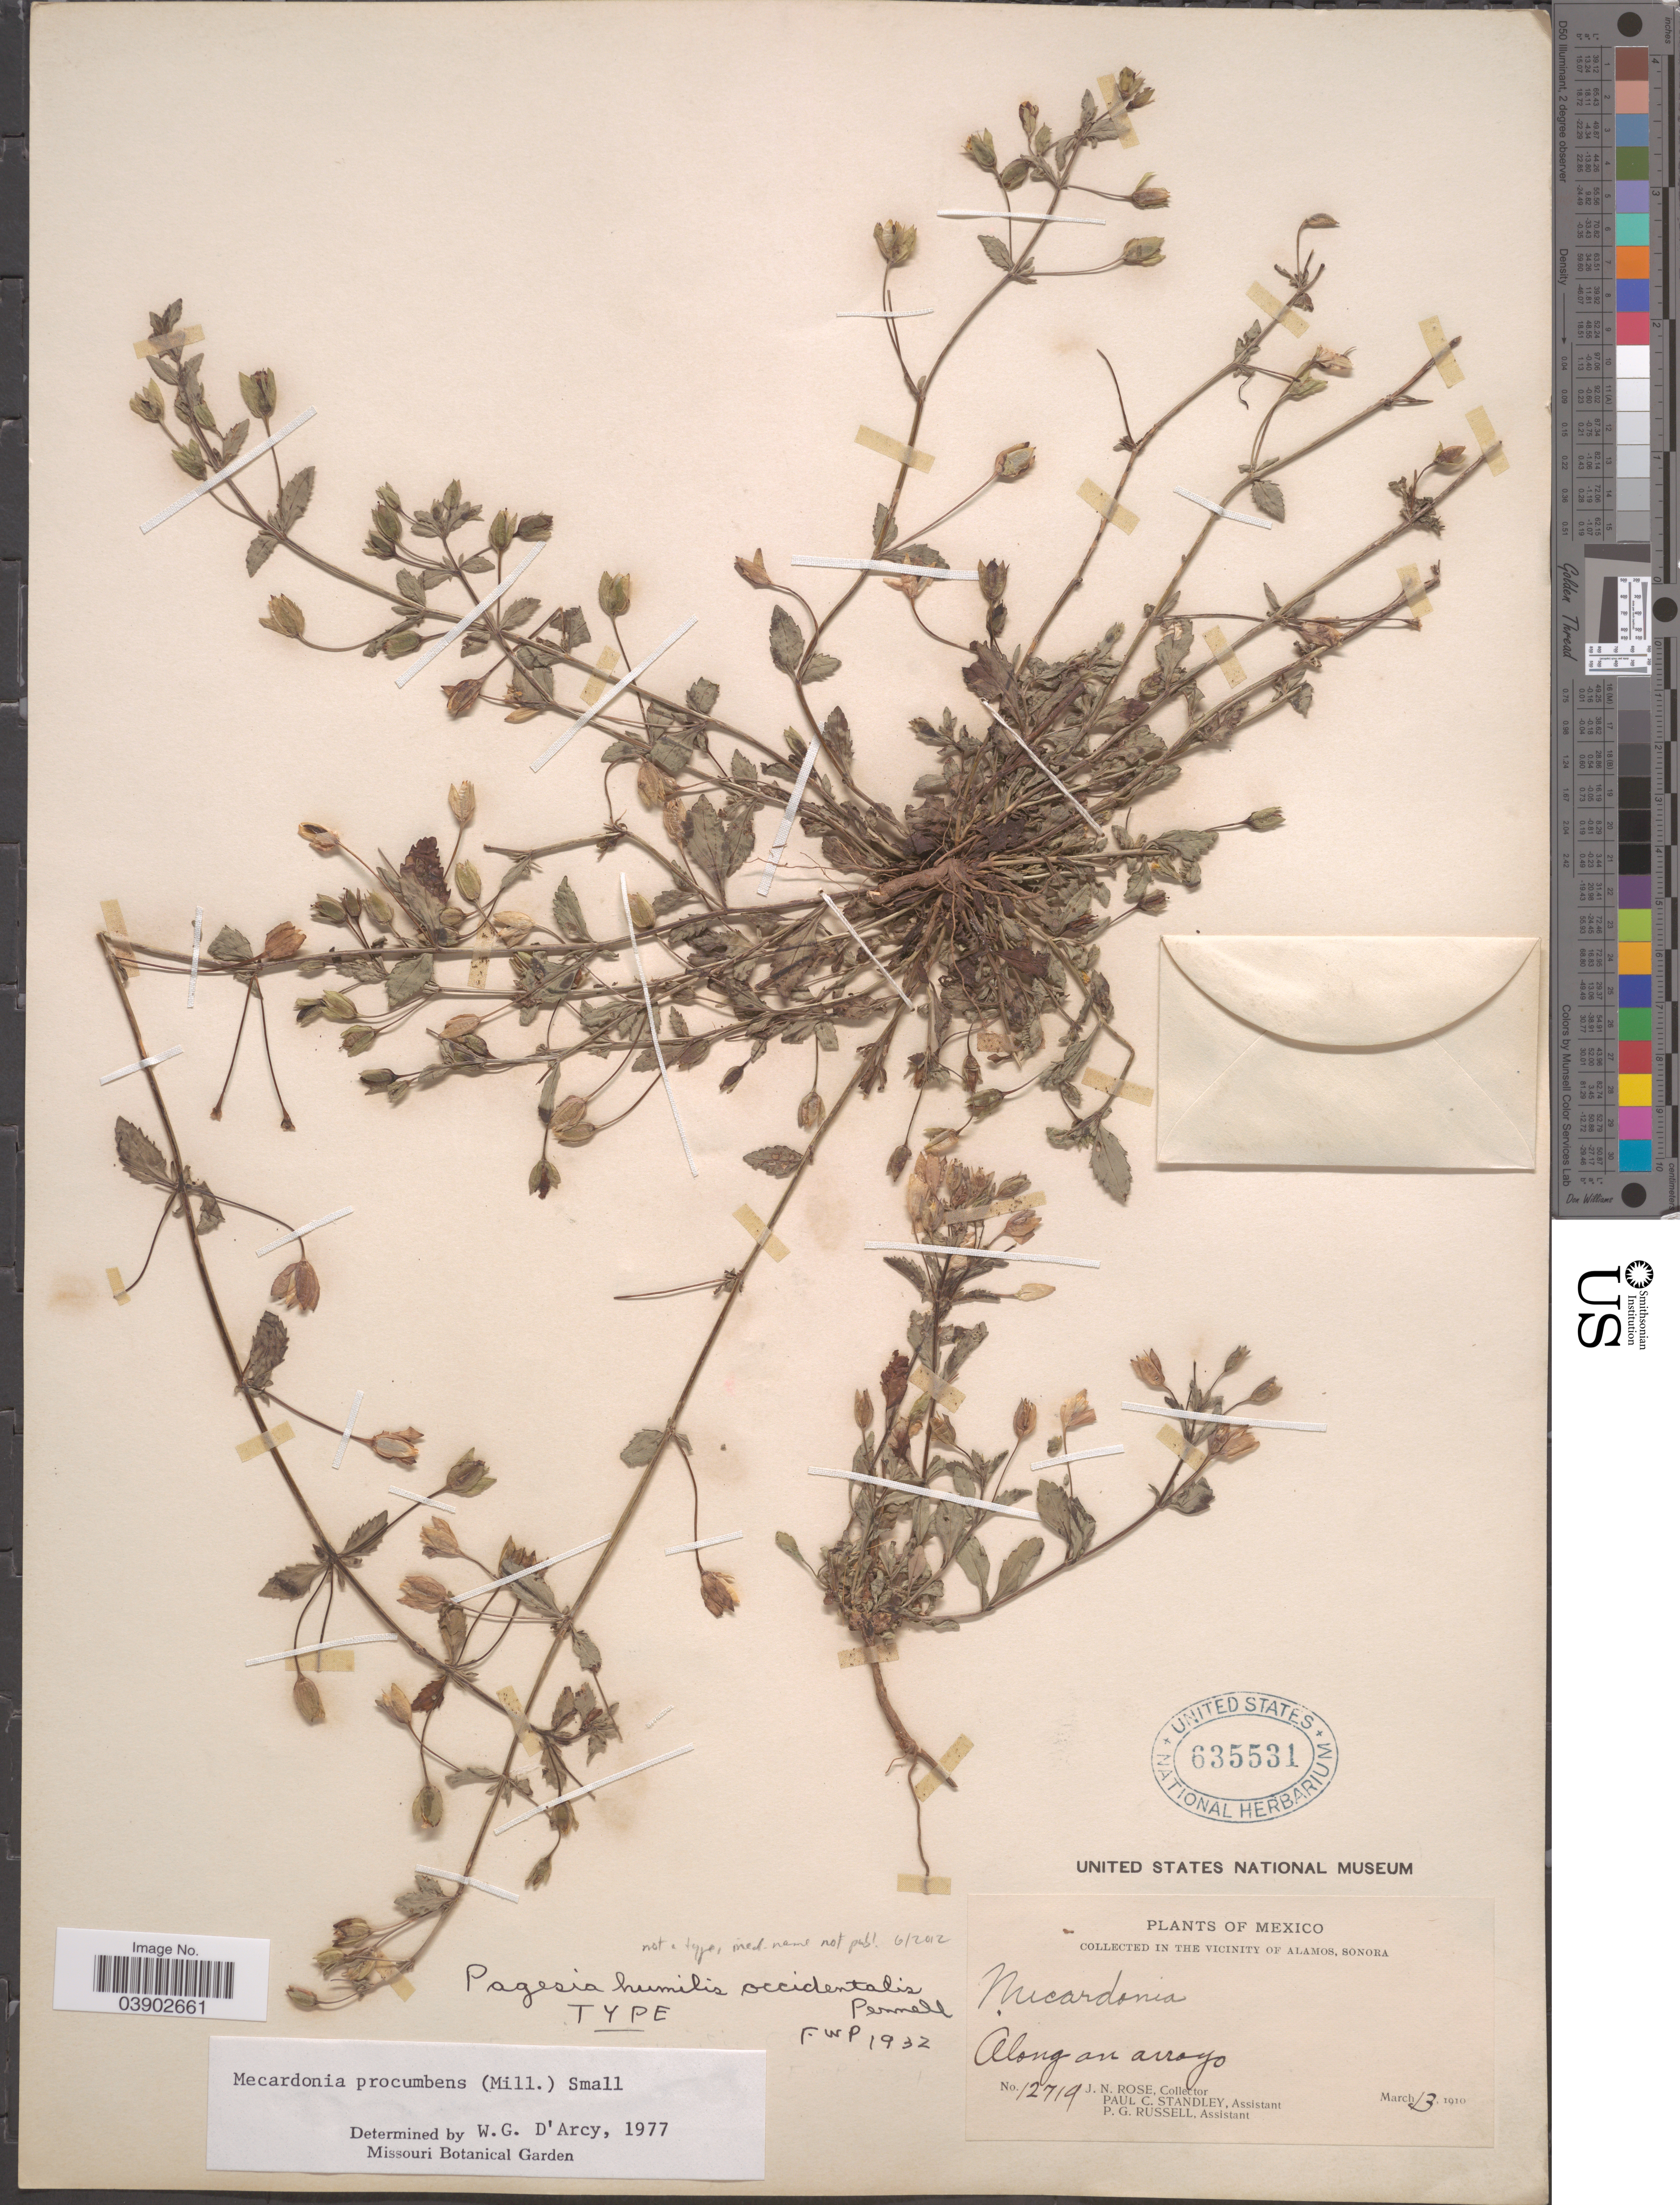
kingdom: Plantae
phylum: Tracheophyta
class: Magnoliopsida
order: Lamiales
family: Plantaginaceae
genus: Mecardonia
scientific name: Mecardonia procumbens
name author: (Mill.) Small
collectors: J. N. Rose, P. C. Standley & P. G. Russell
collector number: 12719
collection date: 1910-03-13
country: Mexico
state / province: Sonora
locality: Vicinity of Alamos. Along an arroyo.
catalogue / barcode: US 635531